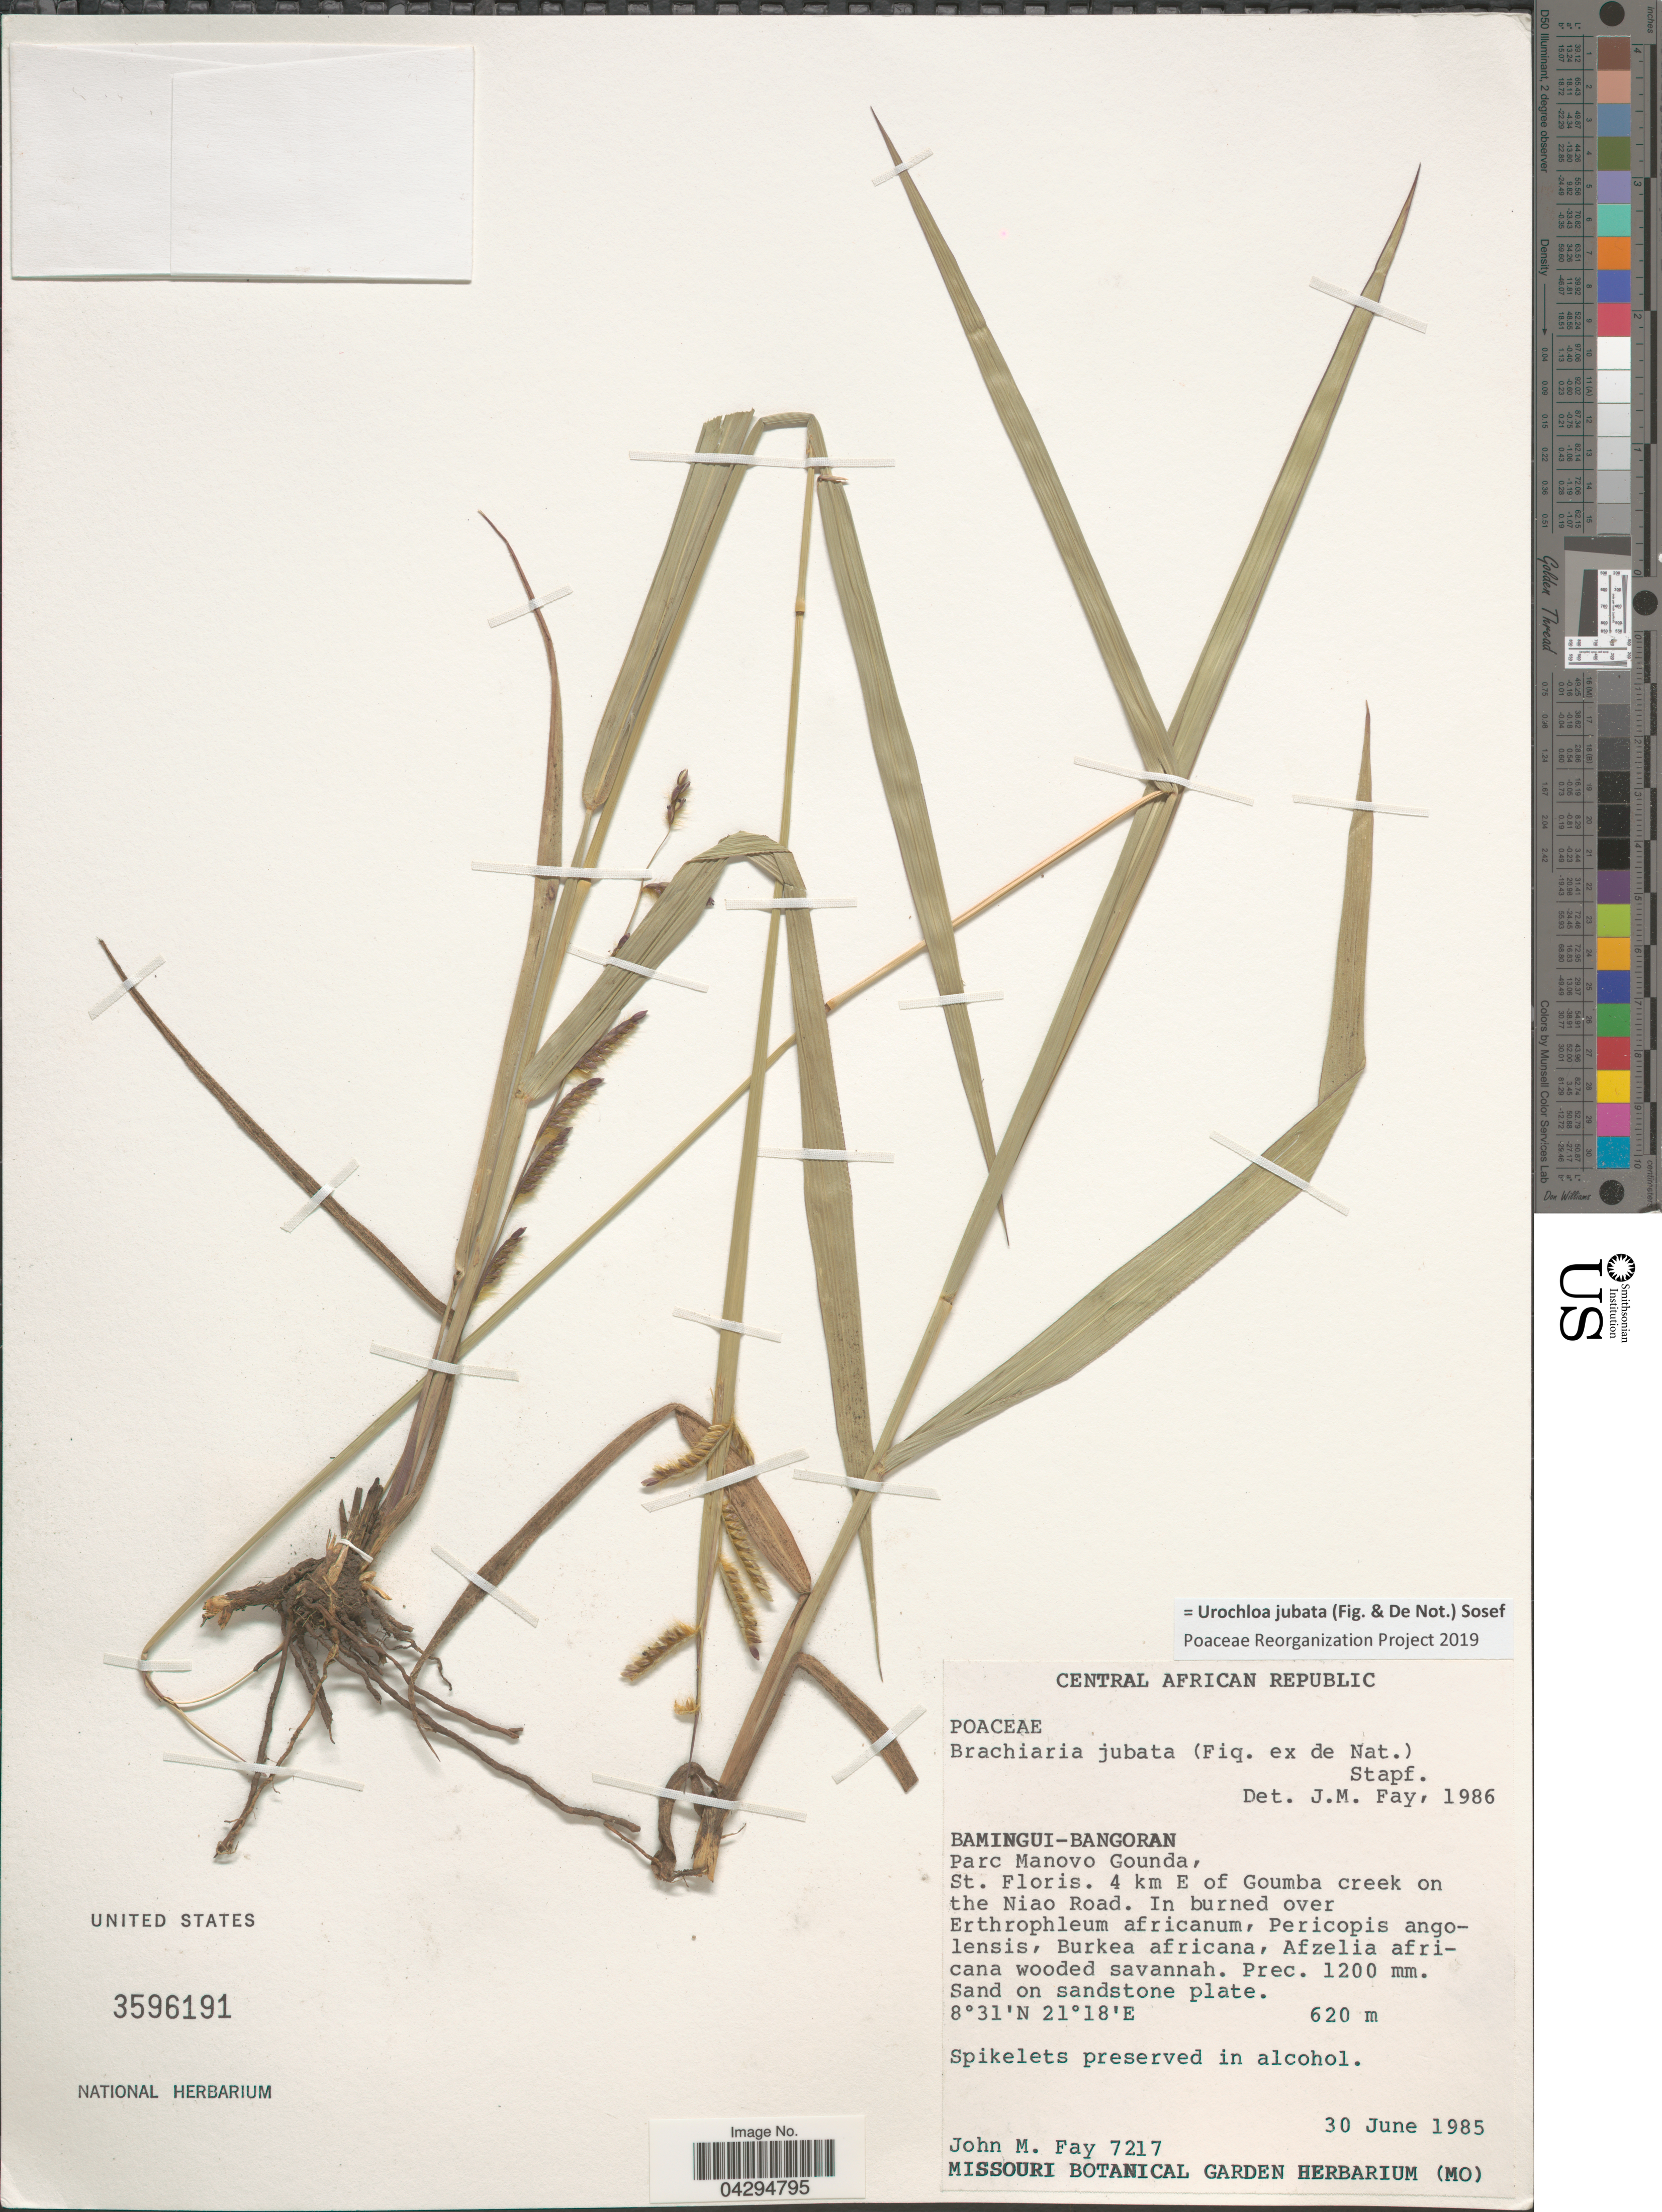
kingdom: Plantae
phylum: Tracheophyta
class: Liliopsida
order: Poales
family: Poaceae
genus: Urochloa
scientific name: Urochloa jubata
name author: (Fig. & De Not.) Sosef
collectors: J. M. Fay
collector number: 7217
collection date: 1985-06-30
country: Central African Republic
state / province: Bamingui-Bangoran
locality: Bamingui-Bangoran. Parc Manovo Gounda, St. Floris. 4 km E of Goumba creek on the Niao Road.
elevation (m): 620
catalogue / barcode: US 3596191